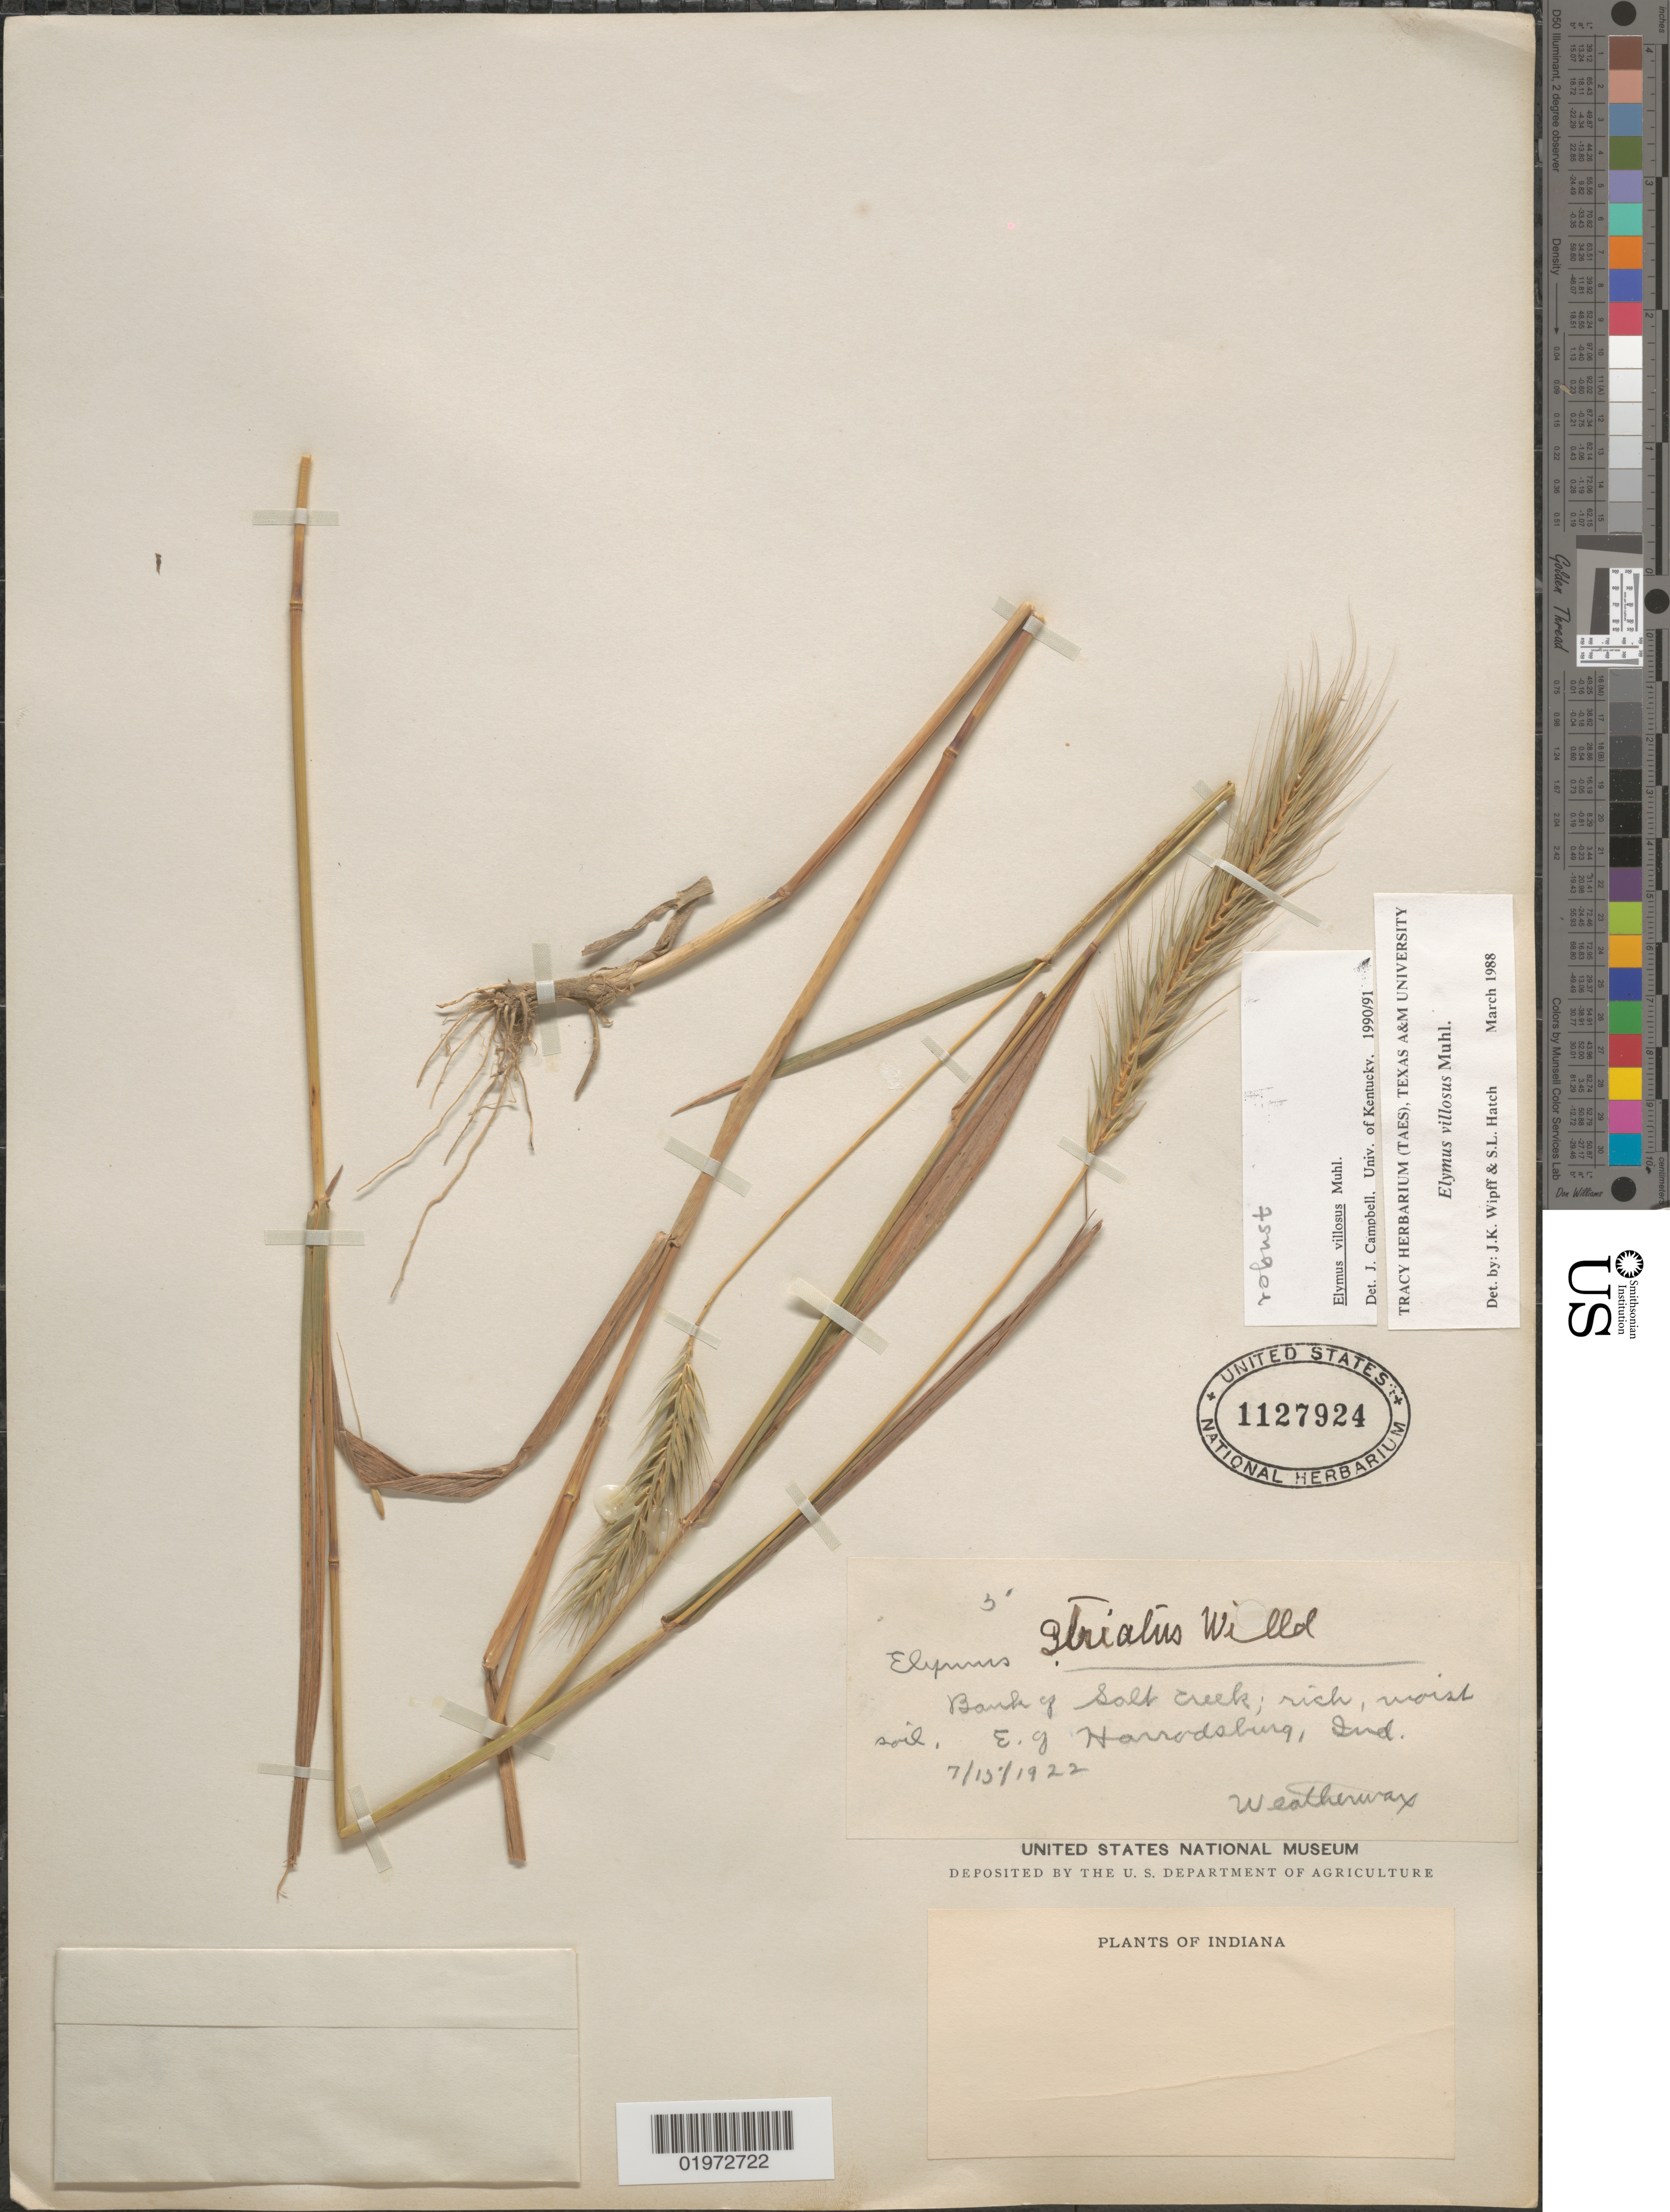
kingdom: Plantae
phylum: Tracheophyta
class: Liliopsida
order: Poales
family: Poaceae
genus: Elymus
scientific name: Elymus villosus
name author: Muhl. ex Willd.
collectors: -. Weatherwax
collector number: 5*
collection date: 1922-07-15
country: United States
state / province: Indiana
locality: Bank of Salt Creek; rich, moist soil, E.g. Harrodsburg.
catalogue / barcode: US 1127924